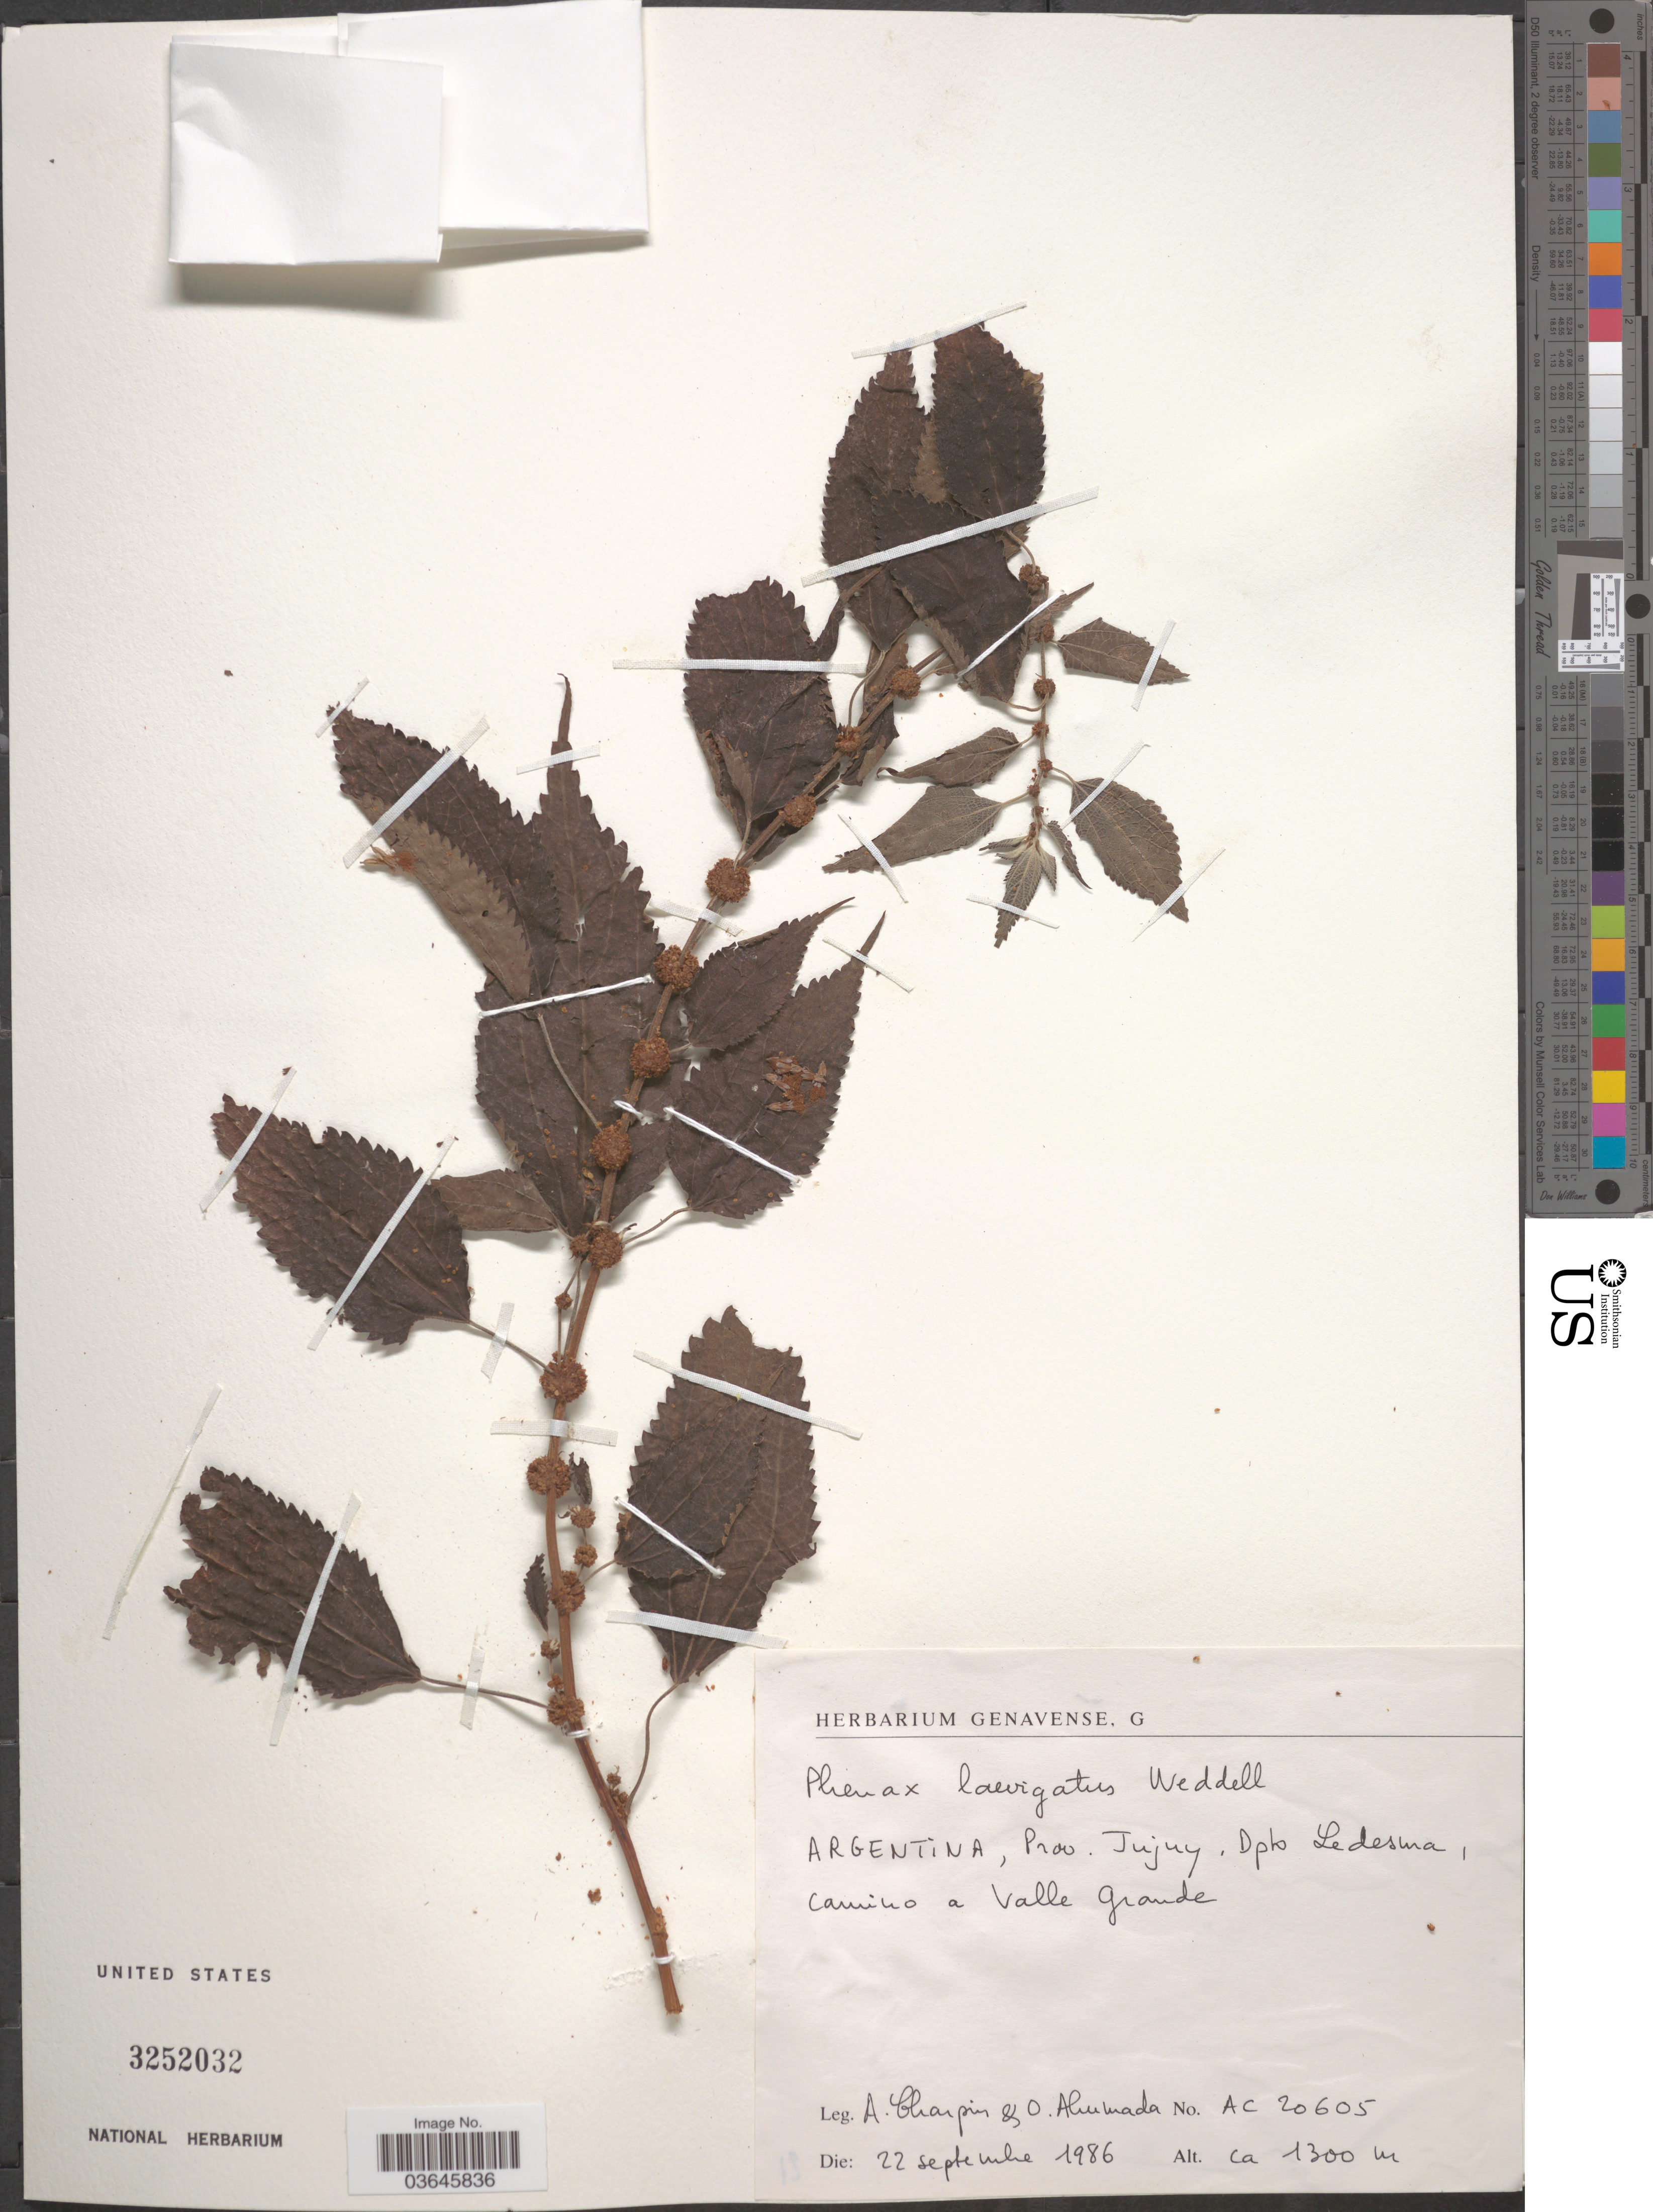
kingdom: Plantae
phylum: Tracheophyta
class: Magnoliopsida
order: Rosales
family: Urticaceae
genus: Phenax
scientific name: Phenax laevigatus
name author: Wedd.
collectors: A. Charpin & O. Ahumada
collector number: AC20605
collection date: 1986-09-22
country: Argentina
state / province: Jujuy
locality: Dpto. Ledesma, camino a Valle Grande.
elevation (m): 1300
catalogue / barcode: US 3252032